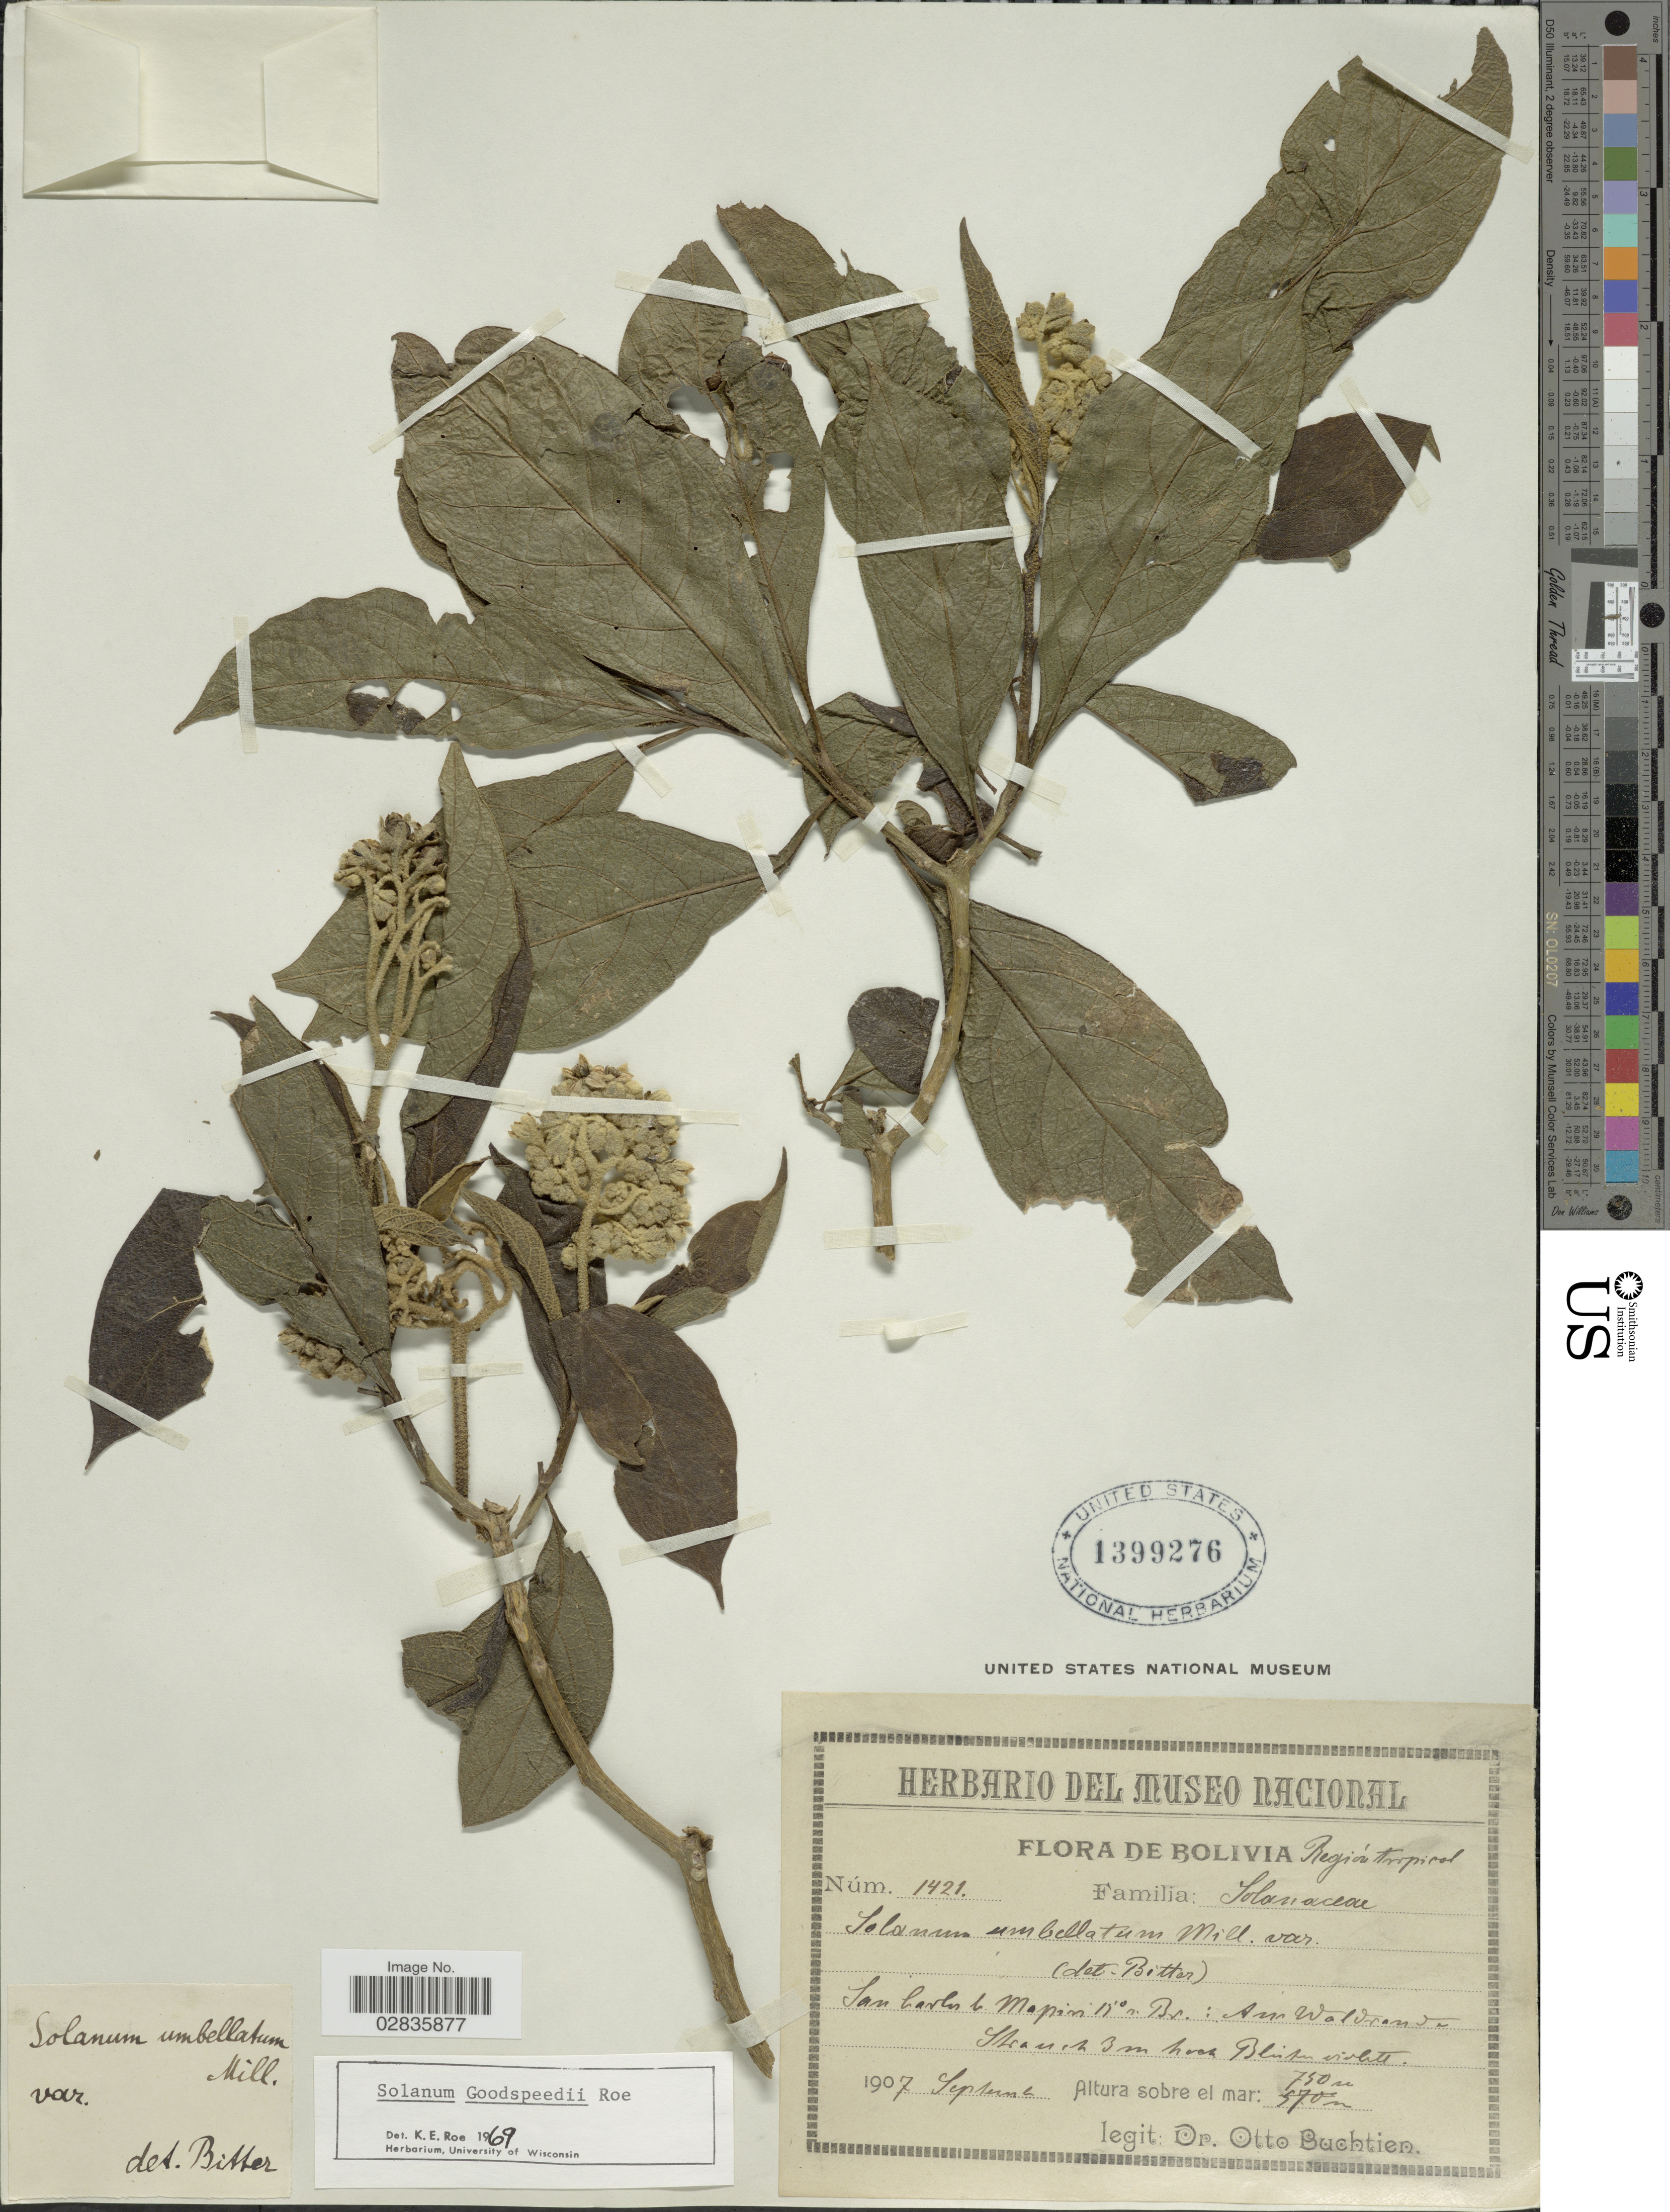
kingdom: Plantae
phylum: Tracheophyta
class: Magnoliopsida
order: Solanales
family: Solanaceae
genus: Solanum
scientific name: Solanum goodspeedii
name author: K.E. Roe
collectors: O. Buchtien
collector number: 1421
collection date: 1907-09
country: Bolivia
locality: San Carlos l. Mapiri 15° s. Br.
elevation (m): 750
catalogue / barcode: US 1399276